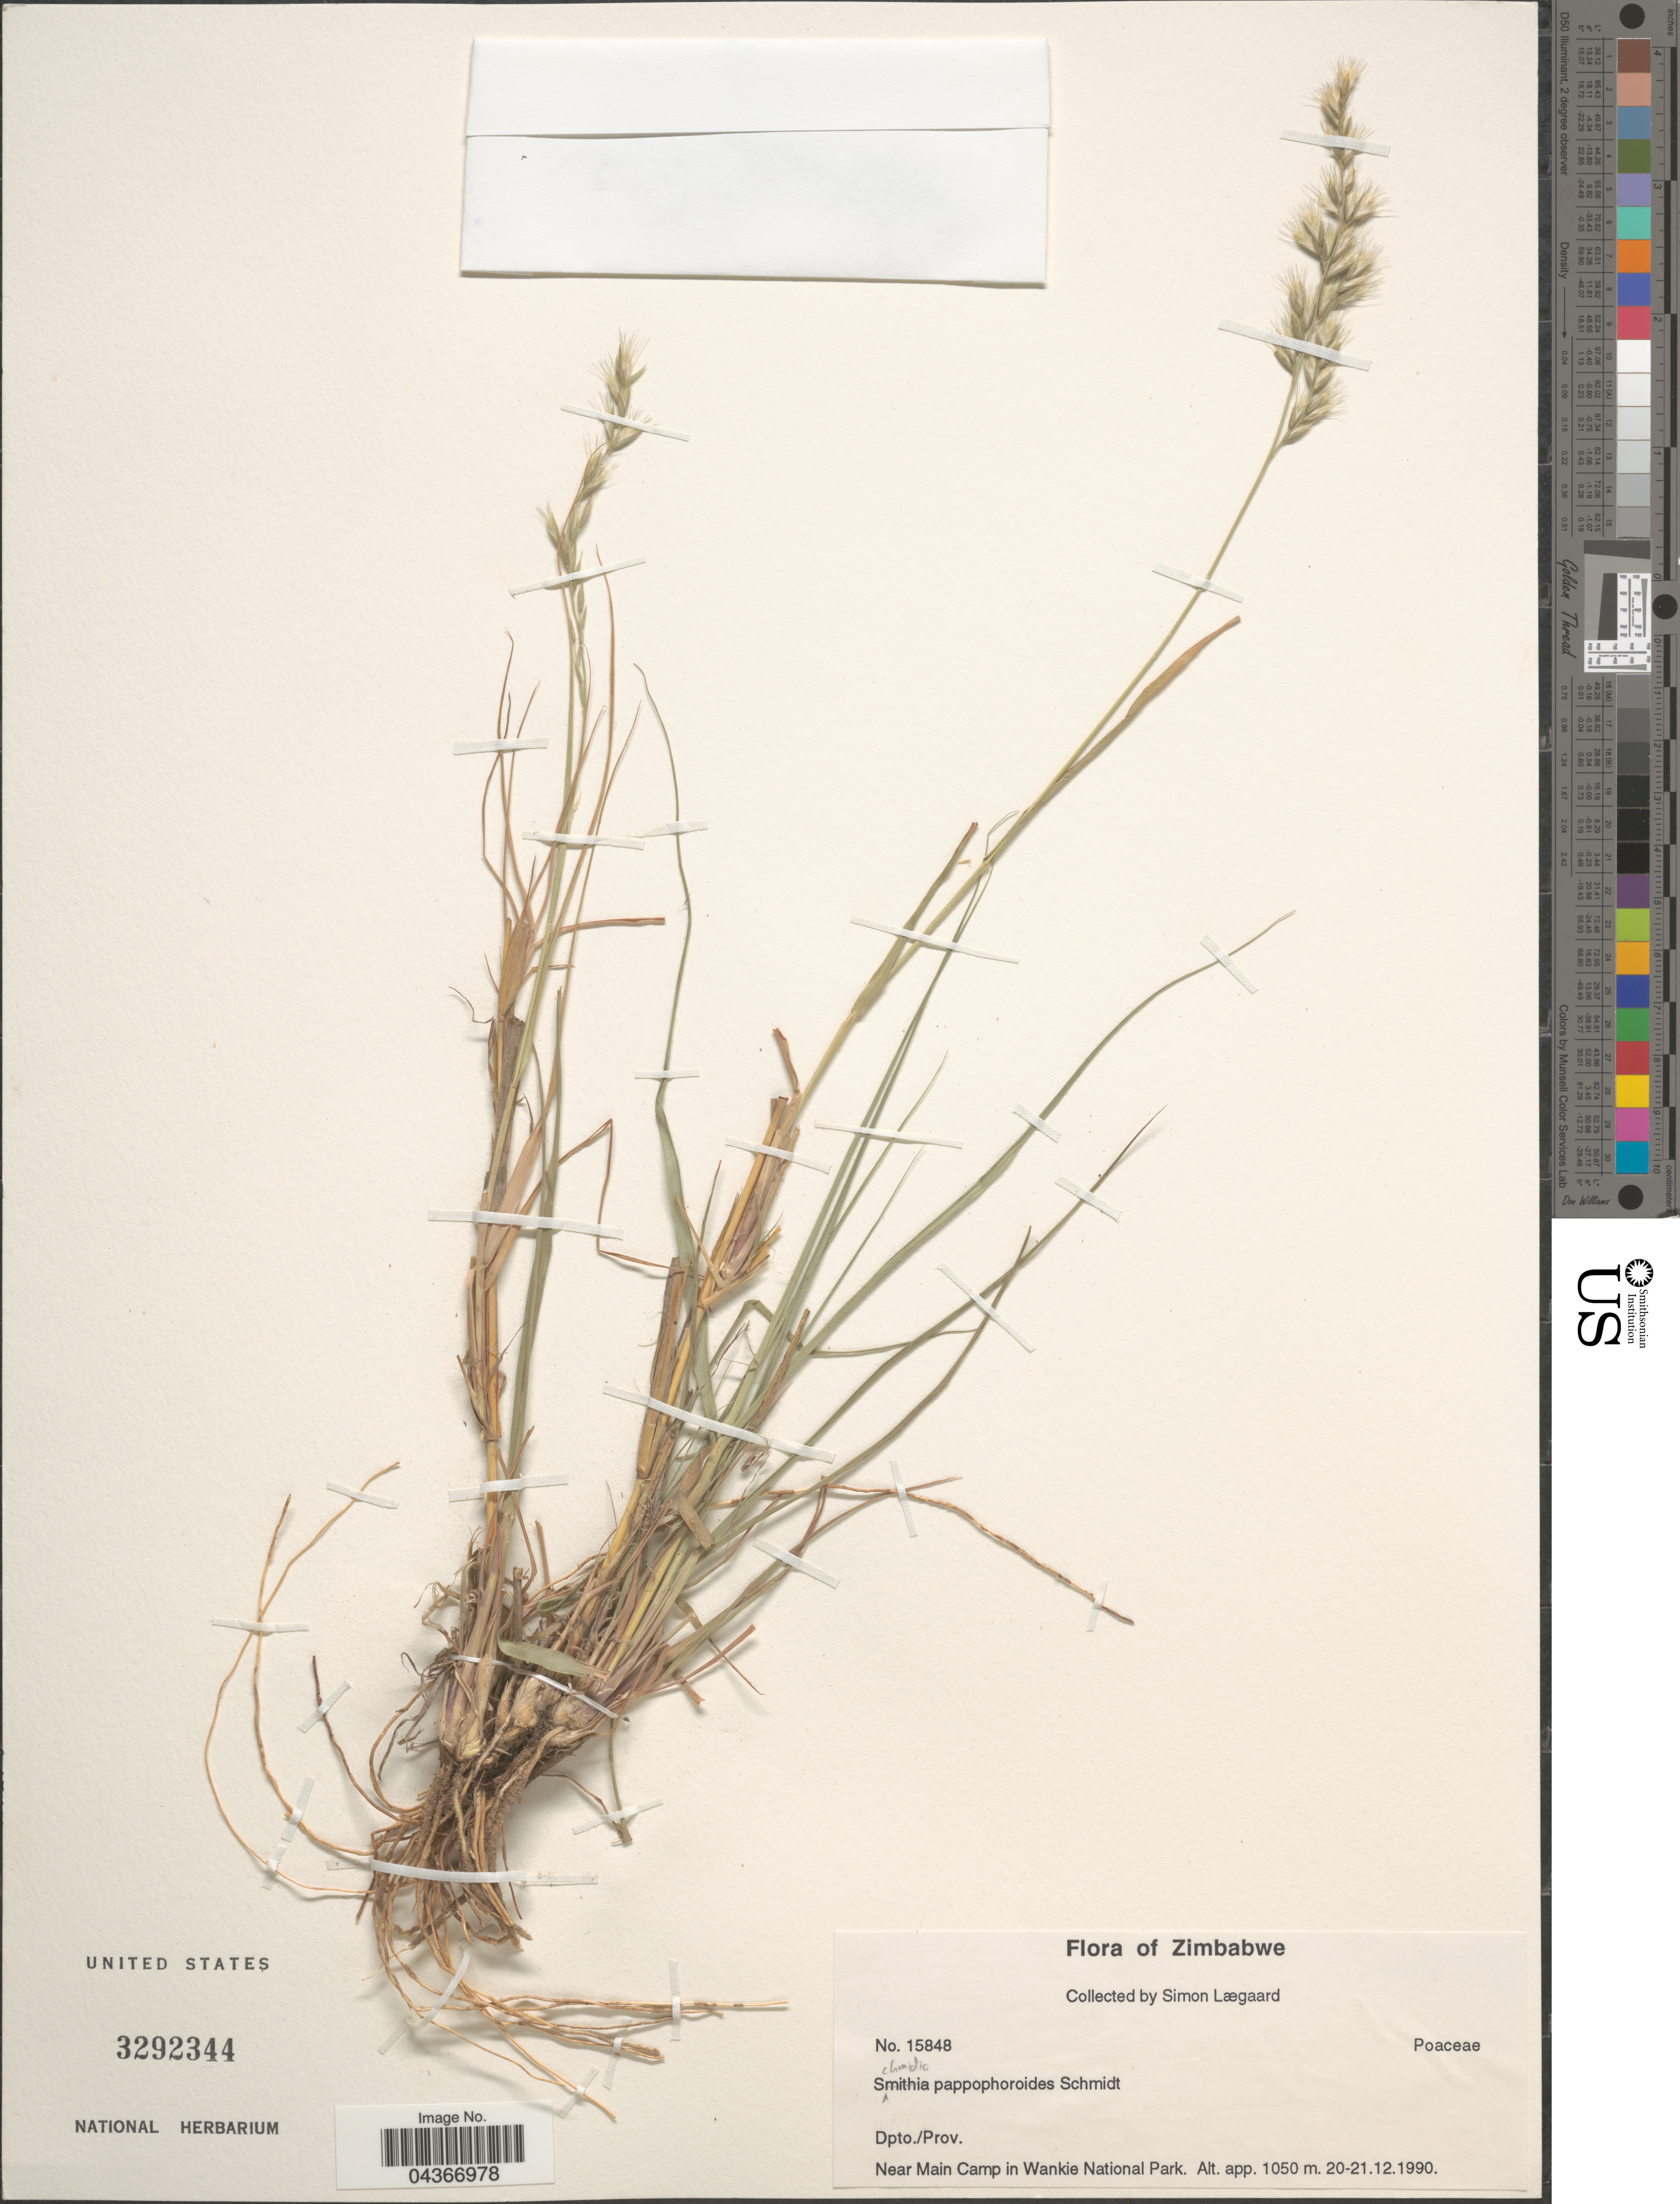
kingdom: Plantae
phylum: Tracheophyta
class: Liliopsida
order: Poales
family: Poaceae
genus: Schmidtia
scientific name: Schmidtia pappophoroides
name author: Steud. ex J.A. Schmidt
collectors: S. Lægaard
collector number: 15848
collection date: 1990-12-20/1990-12-21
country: Zimbabwe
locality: Dpto./Prov. Near Main Camp in Wankie National Park.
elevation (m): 1050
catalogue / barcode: US 3292344